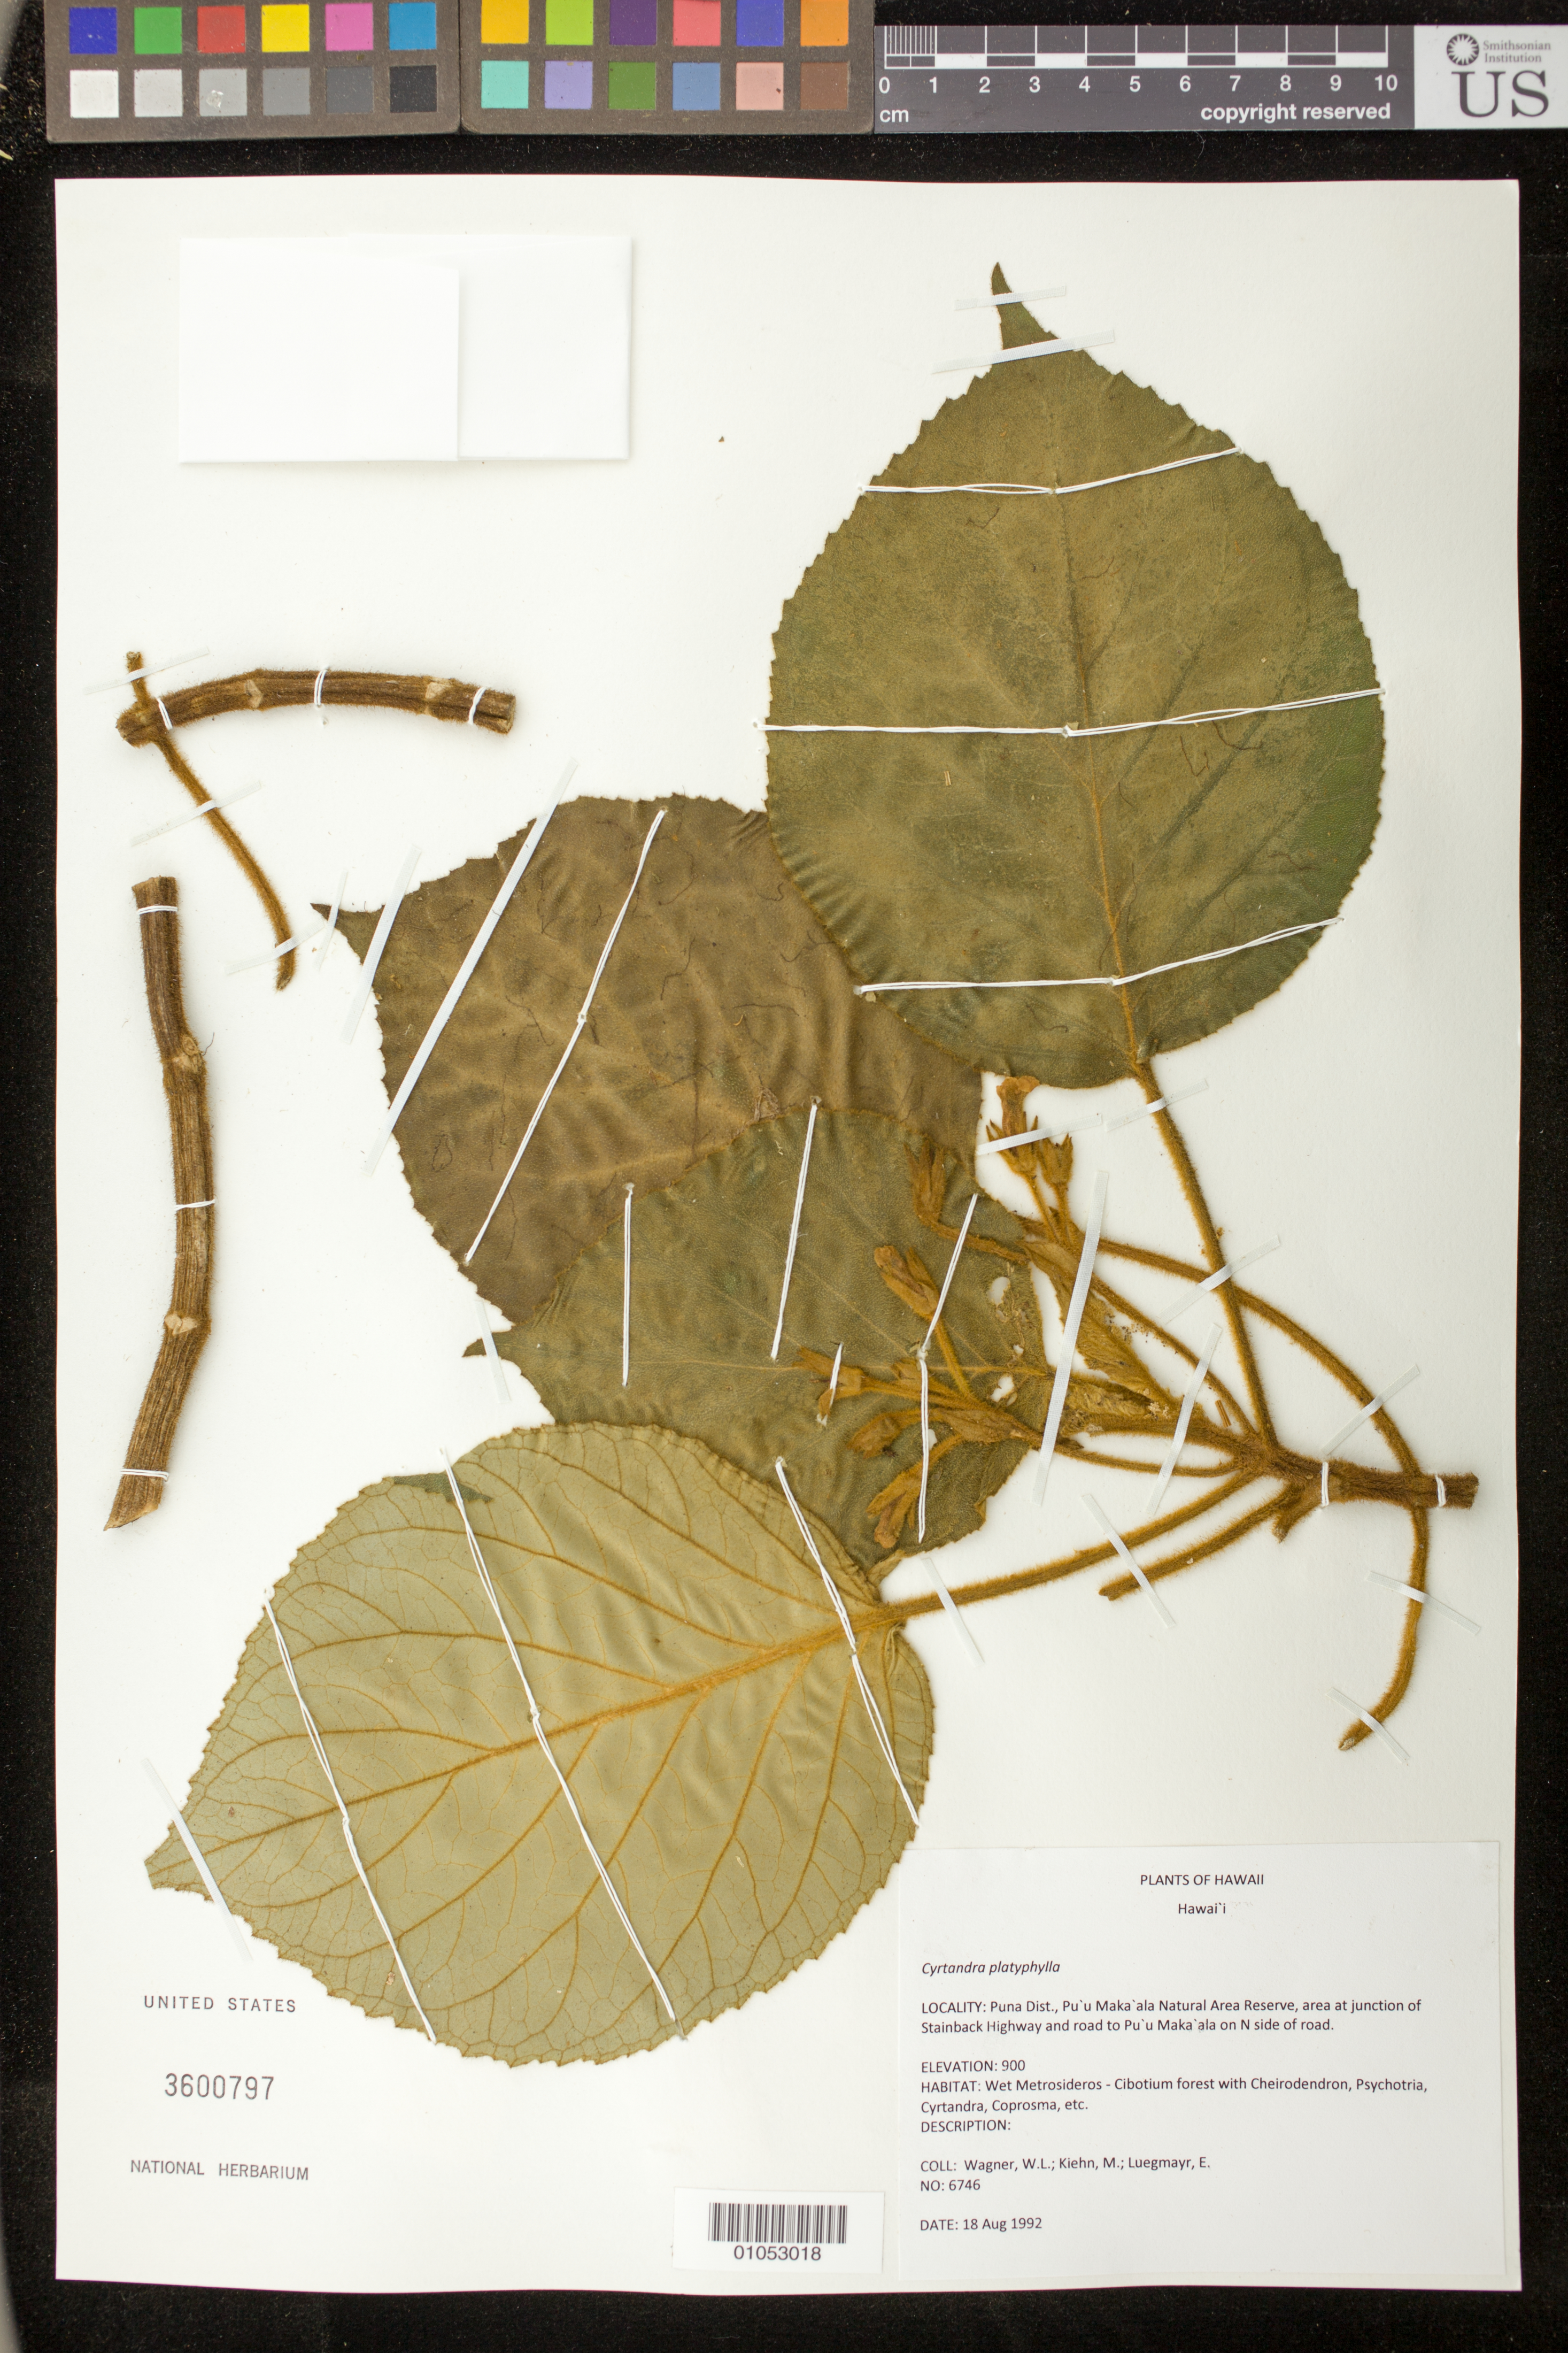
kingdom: Plantae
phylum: Tracheophyta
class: Magnoliopsida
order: Lamiales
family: Gesneriaceae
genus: Cyrtandra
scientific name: Cyrtandra platyphylla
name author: A. Gray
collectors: W. L. Wagner, M. Kiehn & E. Luegmayr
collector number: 6746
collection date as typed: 18 Aug 1992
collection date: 1992-08-18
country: United States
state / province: Hawaii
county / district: Hawaii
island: Hawaii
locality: Puna District, Pu'u Makaala Natural Area Reserve, area at junction of Stainback Highway and road to Pu'u Akaala on N side of road.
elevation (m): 900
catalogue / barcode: US 3600797